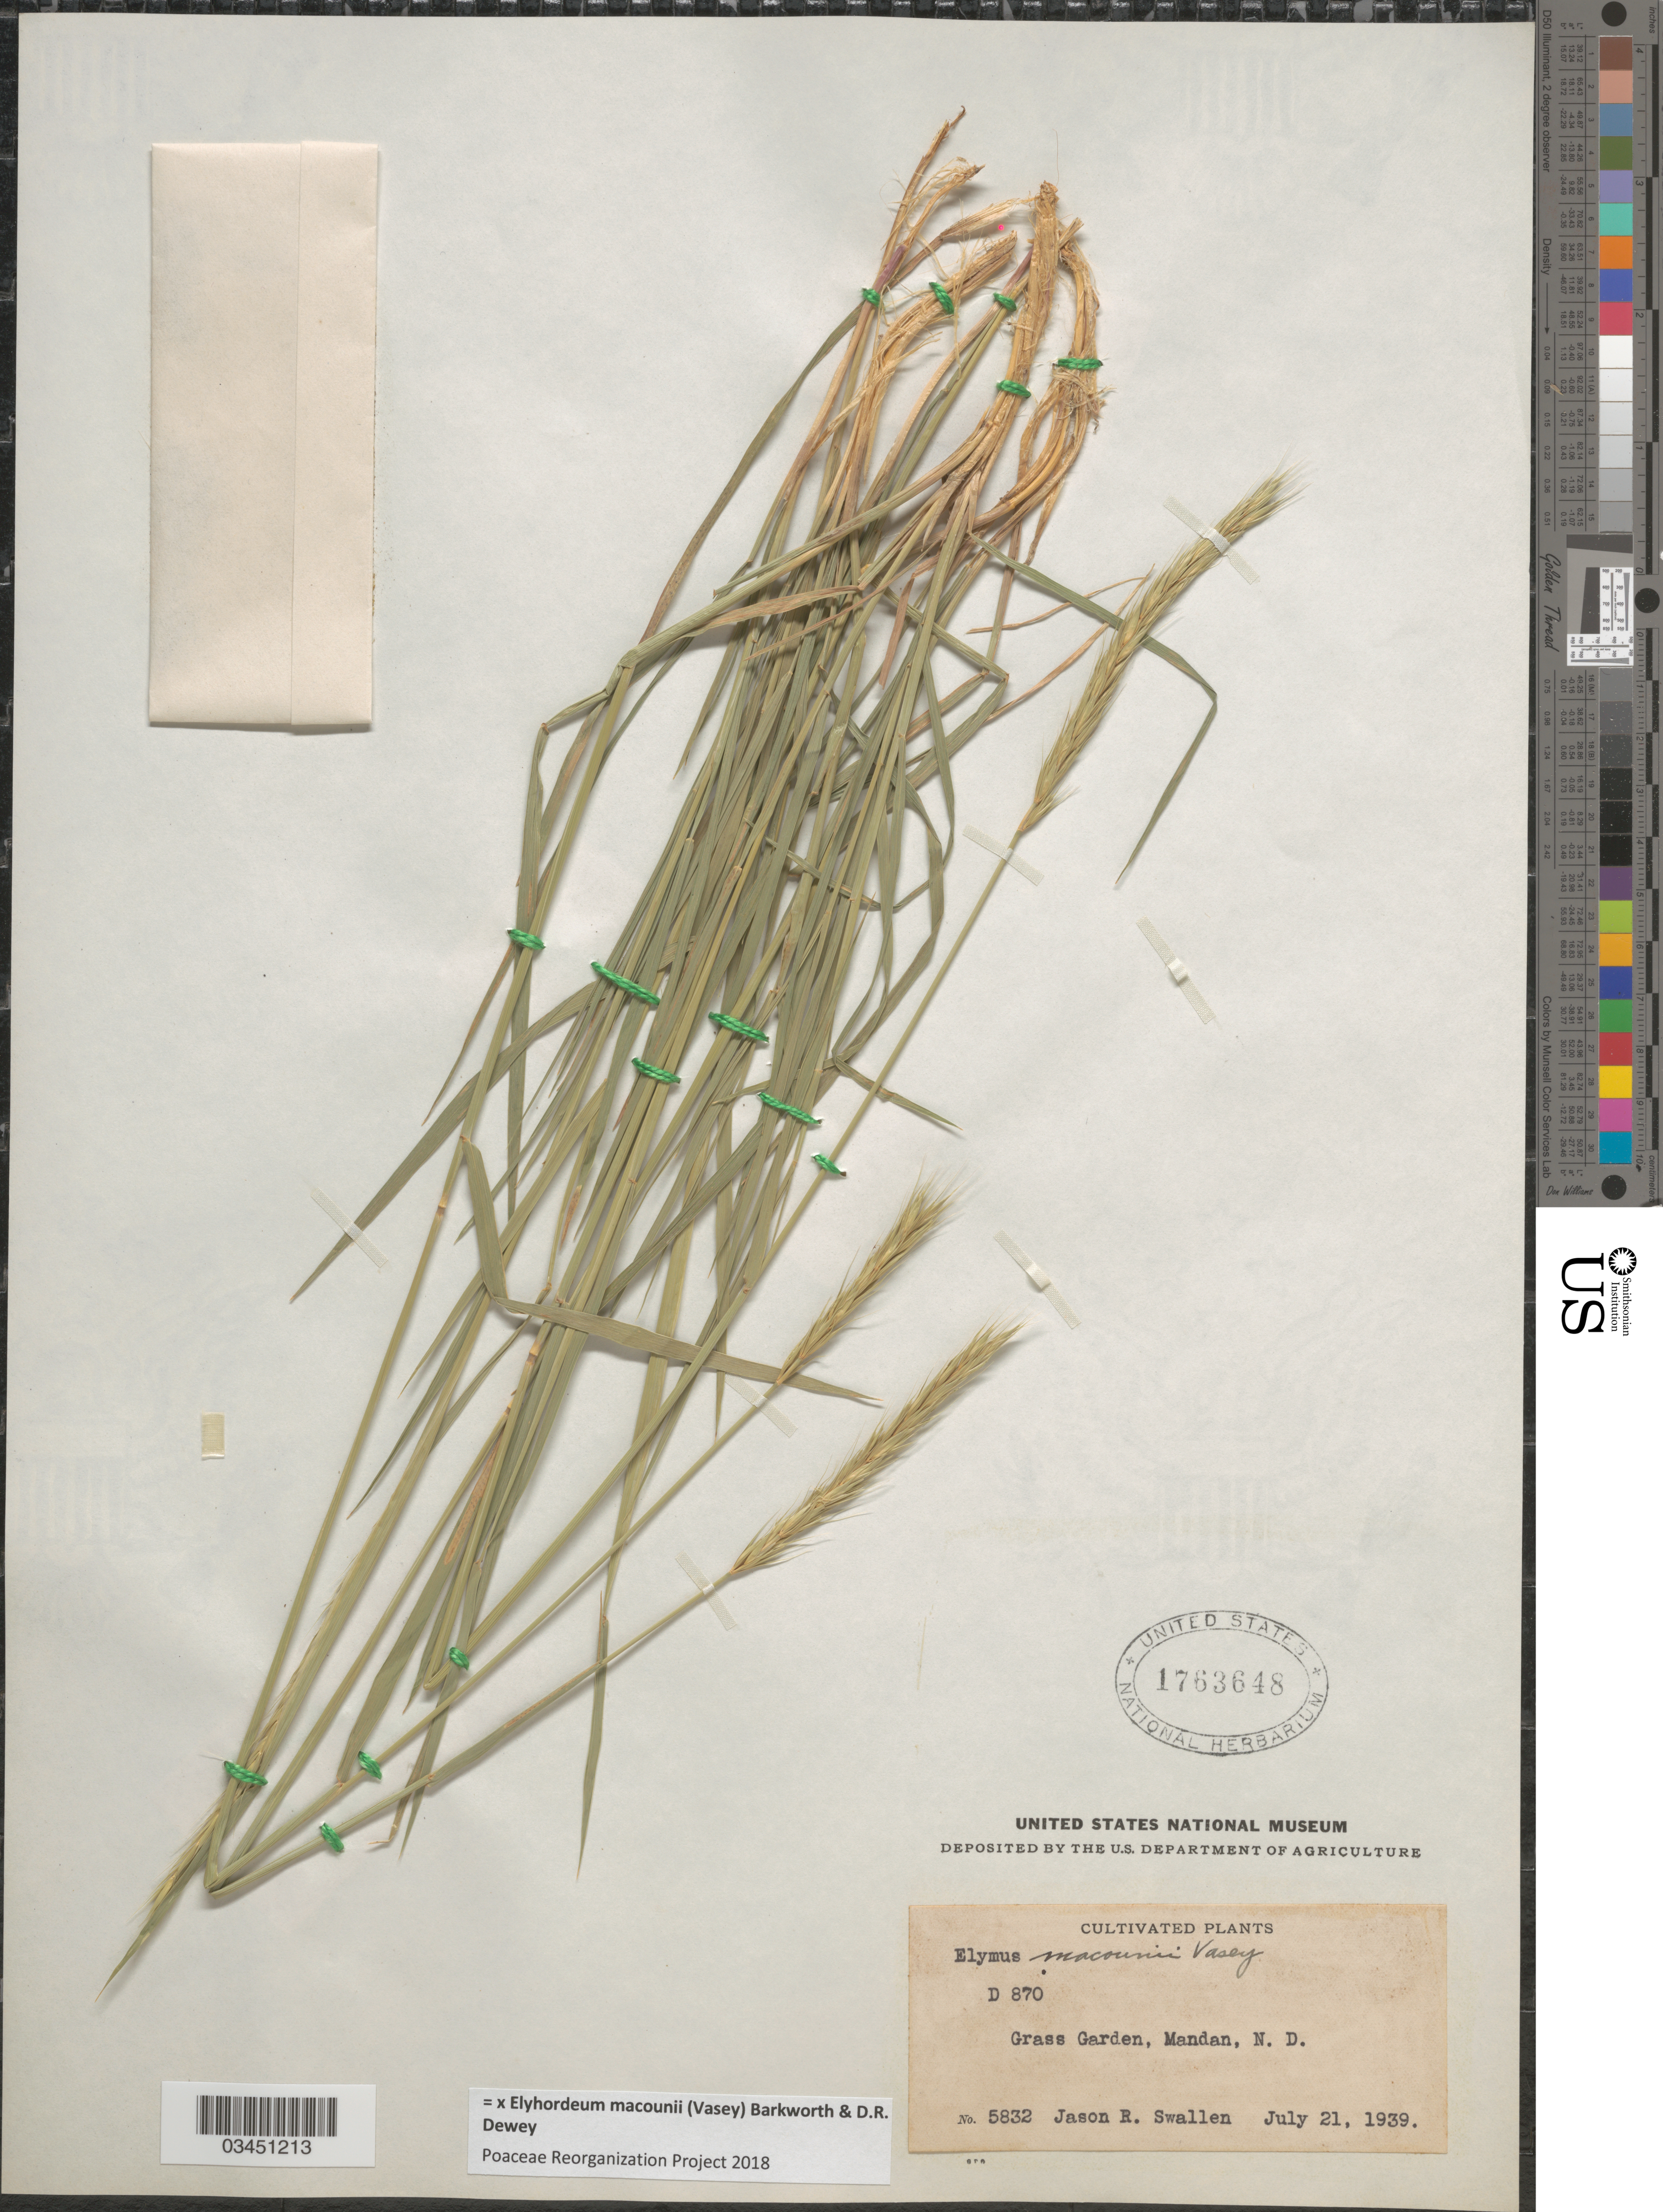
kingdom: Plantae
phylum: Tracheophyta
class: Liliopsida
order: Poales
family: Poaceae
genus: Elyhordeum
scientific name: x Elyhordeum macounii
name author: (Vasey) Barkworth & Dewey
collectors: J. R. Swallen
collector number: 5832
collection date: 1939-07-21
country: United States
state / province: North Dakota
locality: Grass Garden, Mandan.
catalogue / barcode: US 1763648